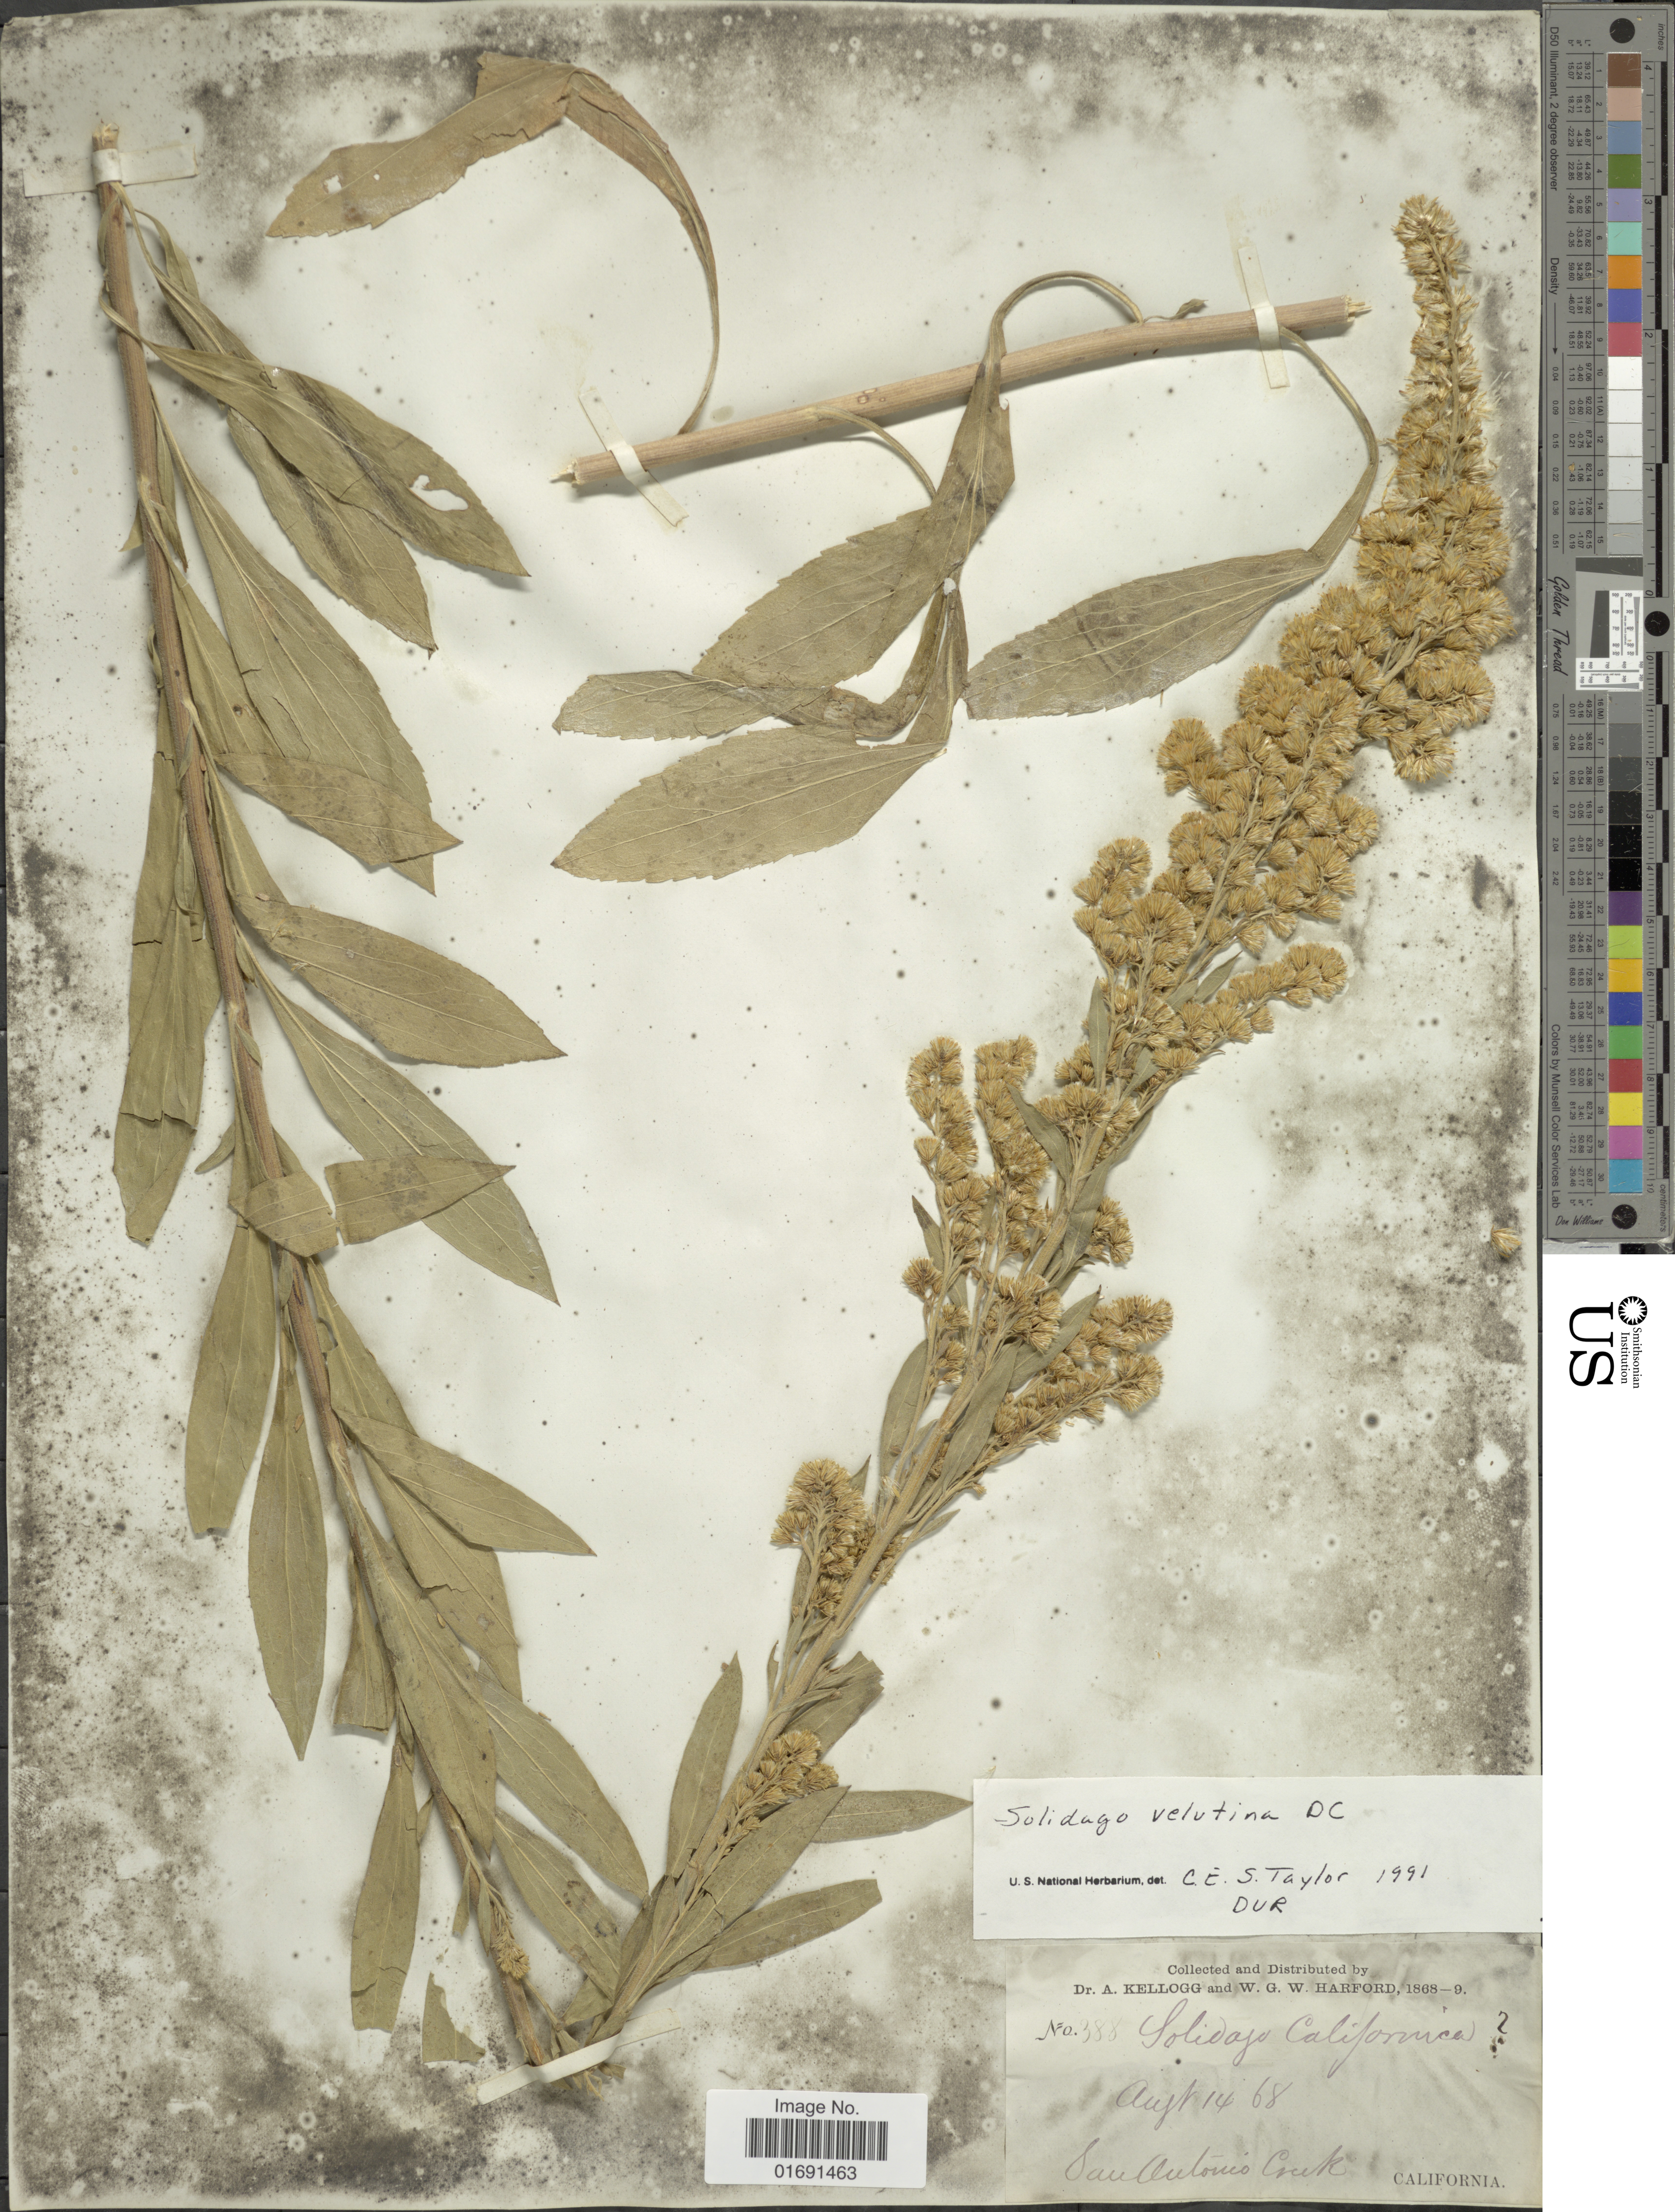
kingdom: Plantae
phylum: Tracheophyta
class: Magnoliopsida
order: Asterales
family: Asteraceae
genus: Solidago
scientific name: Solidago velutina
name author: DC.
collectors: A. Kellogg & W. G. W. Harford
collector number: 388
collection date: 1868-08-14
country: United States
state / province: California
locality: San Antonio Creek